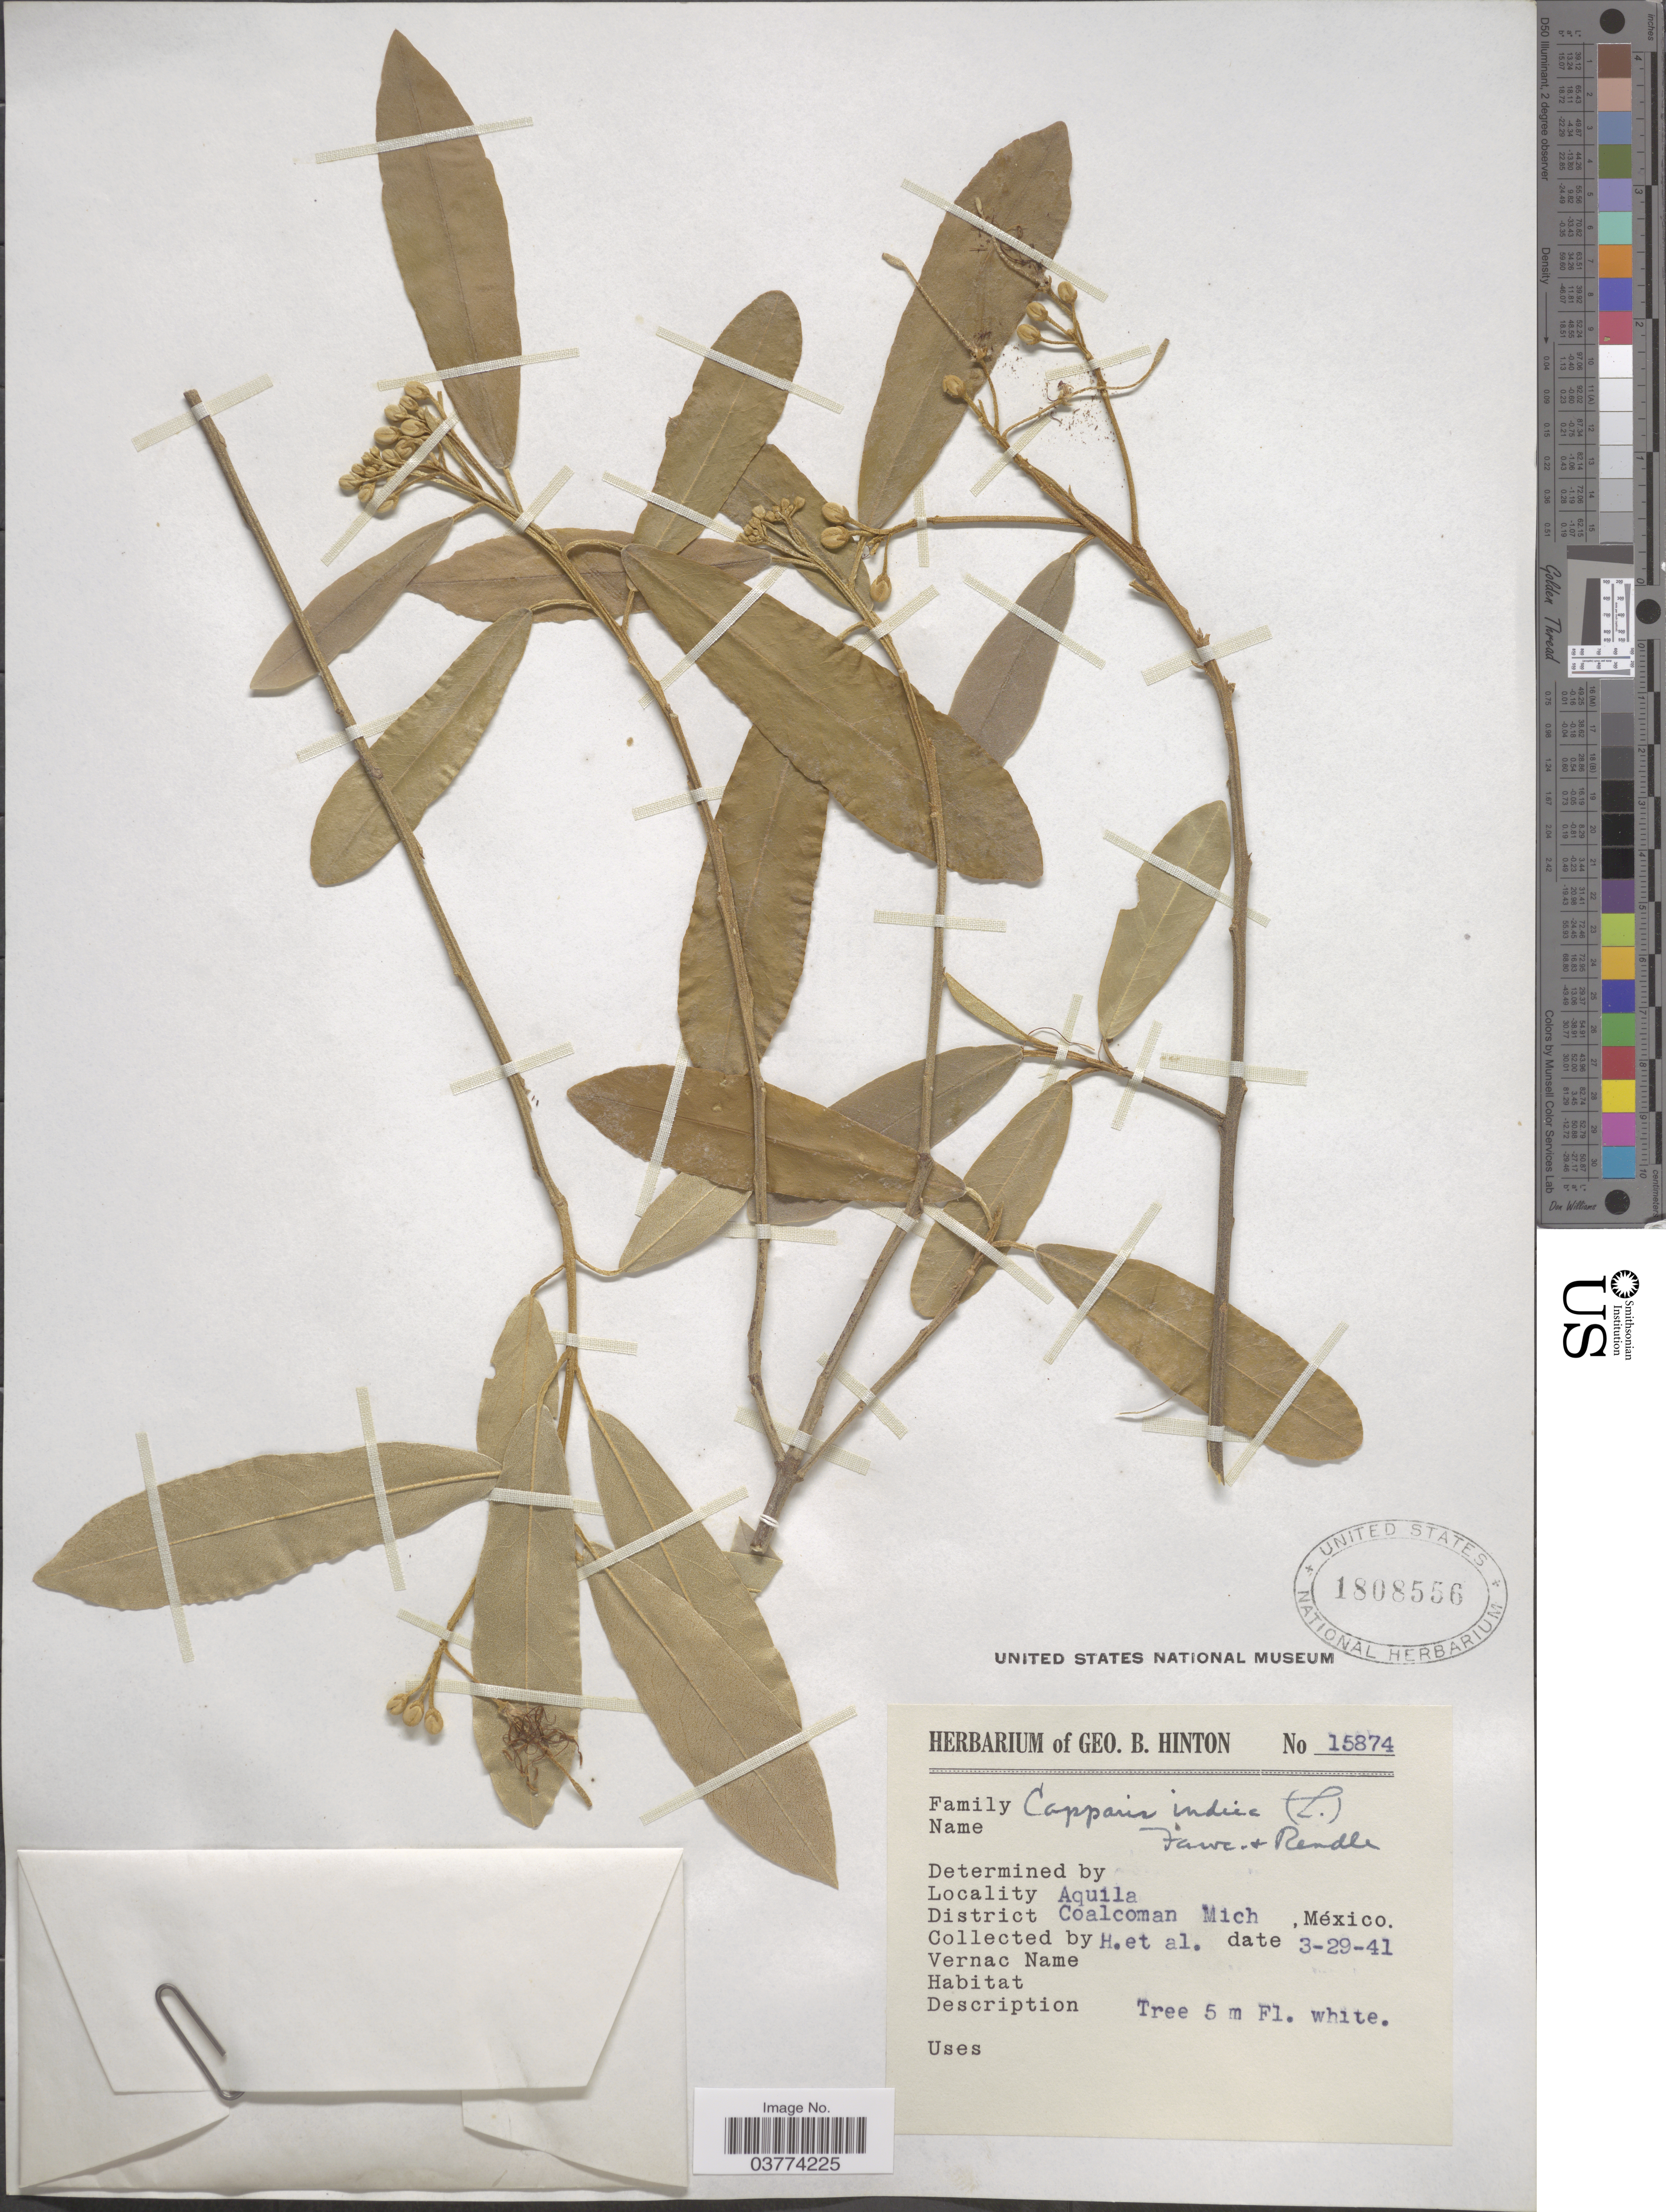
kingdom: Plantae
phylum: Tracheophyta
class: Magnoliopsida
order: Brassicales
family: Capparaceae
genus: Quadrella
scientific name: Quadrella indica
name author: (L.) Iltis & Cornejo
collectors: G. B. Hinton & et al.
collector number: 15874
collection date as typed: Transcribed d/m/y: 29/3/41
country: Mexico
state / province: Michoacán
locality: Aquila. District Coalcoman Mich.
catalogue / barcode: US 1808556